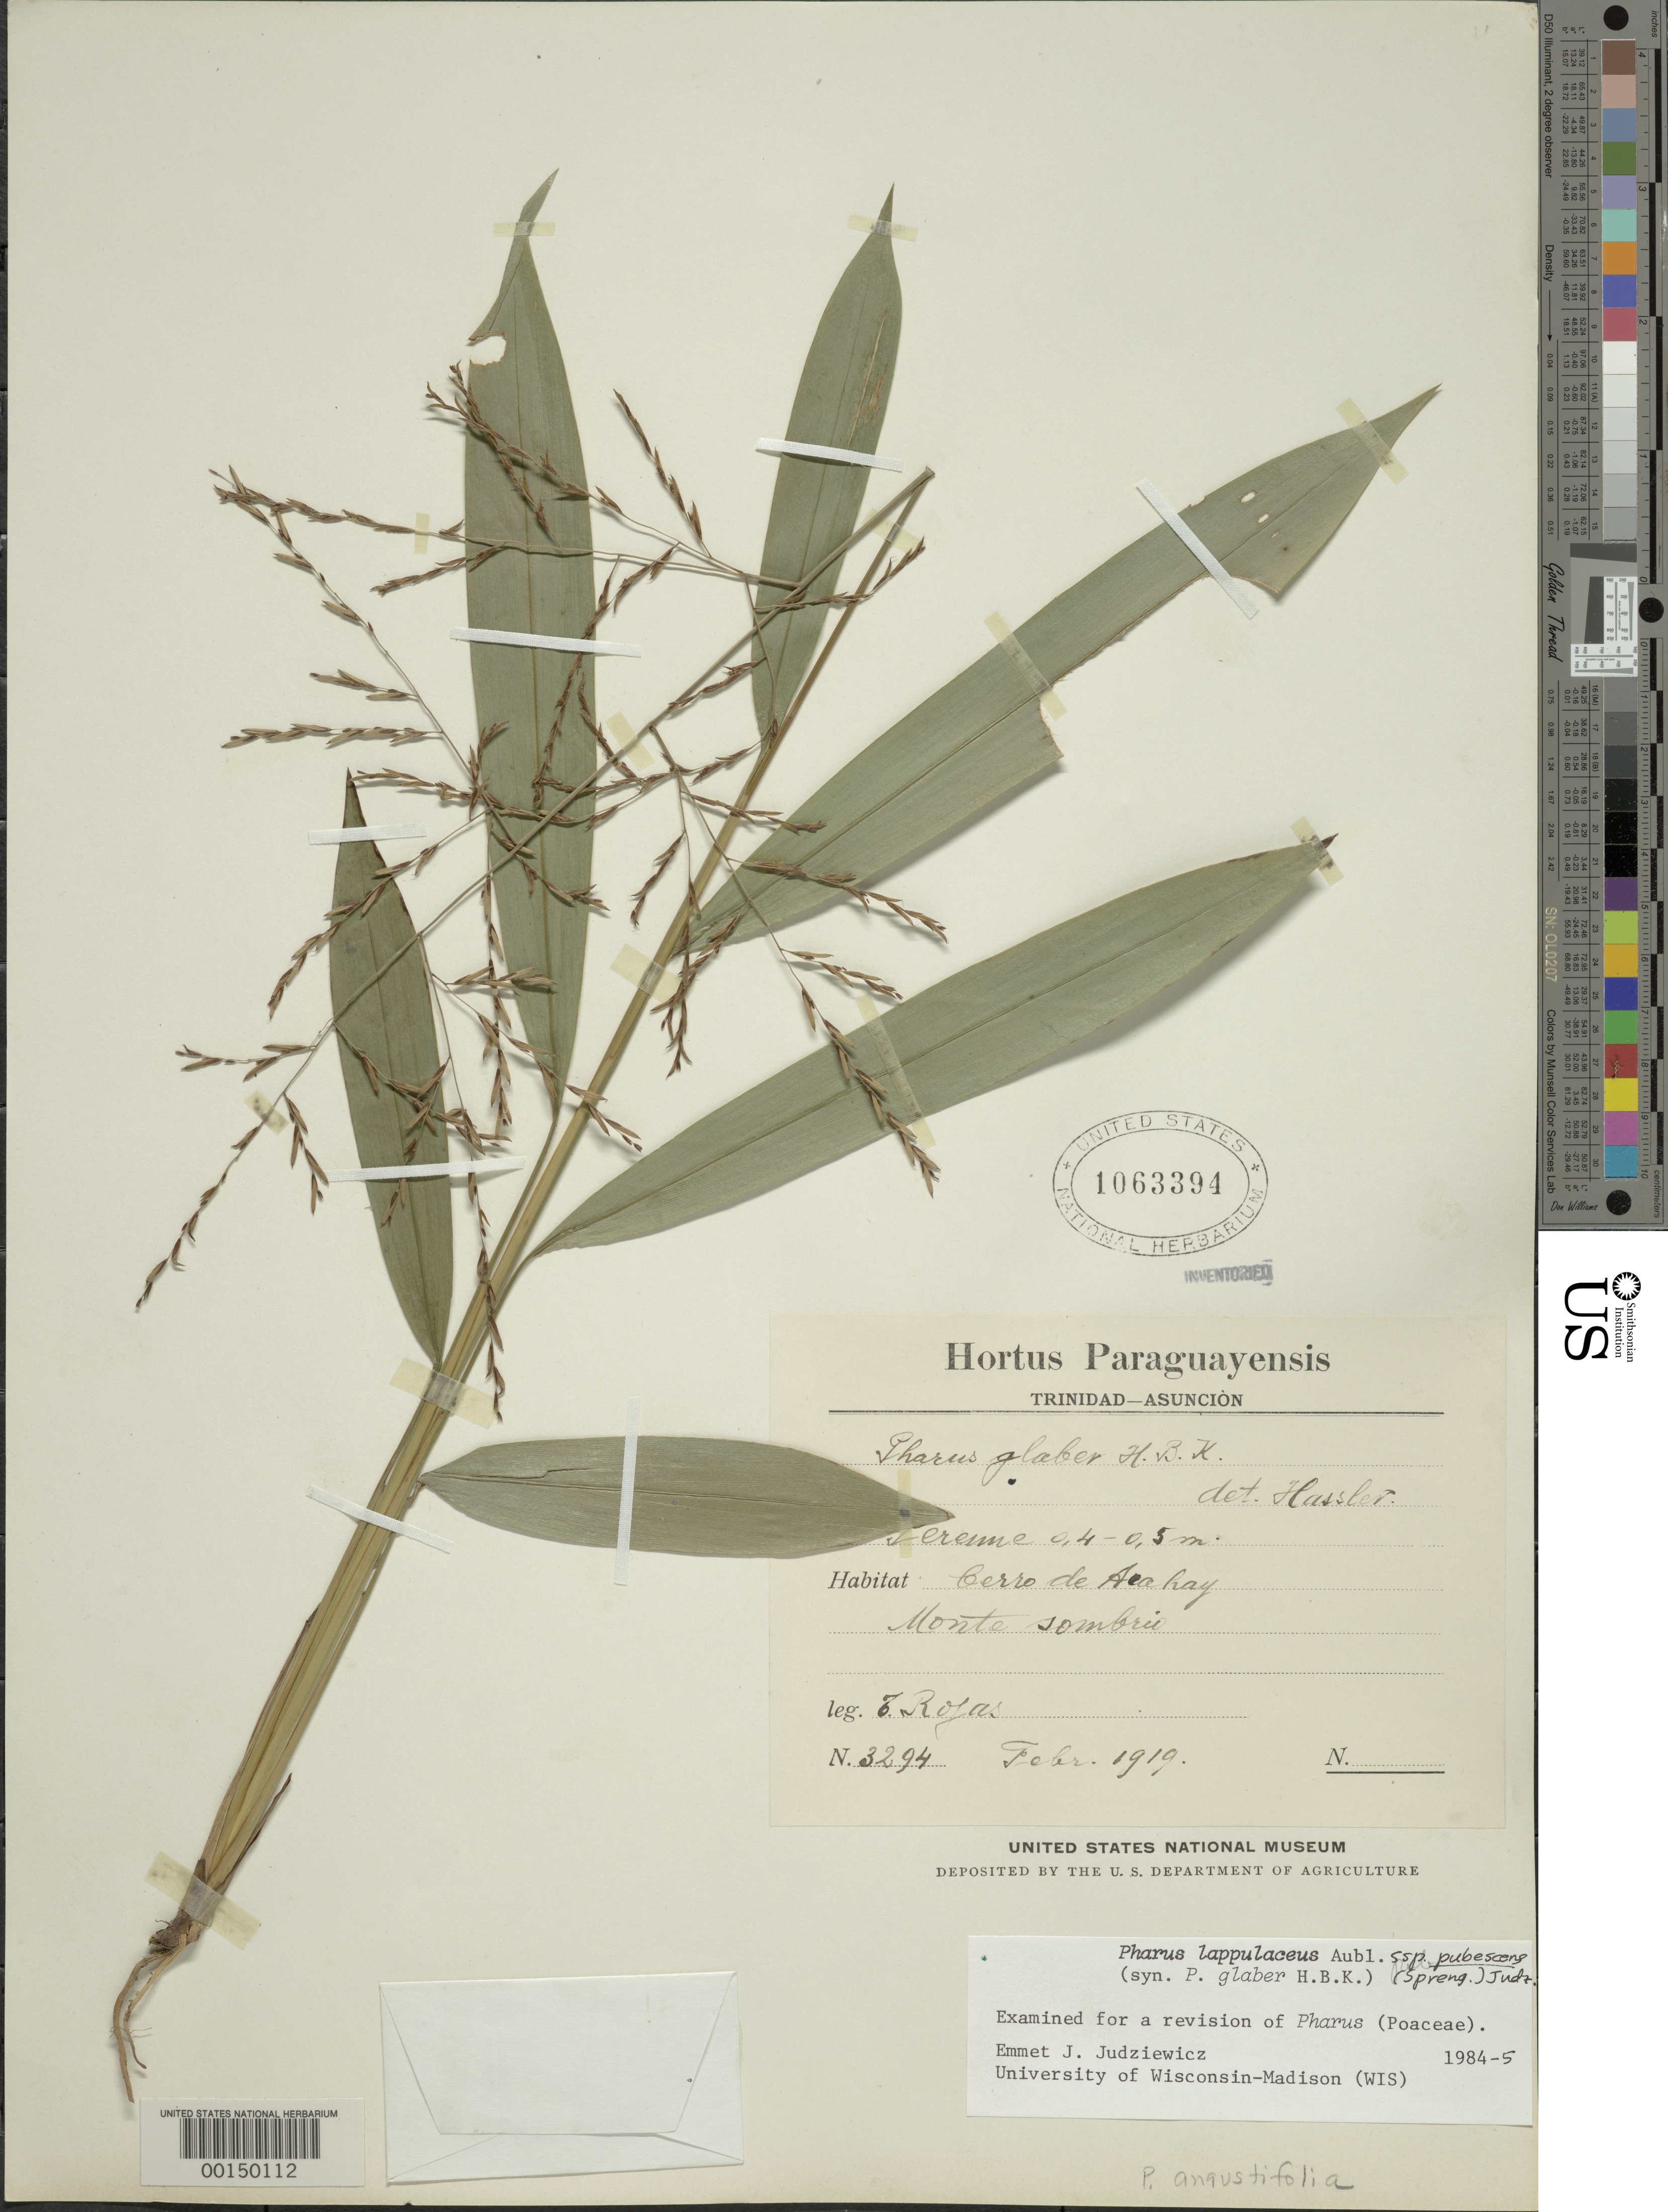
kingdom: Plantae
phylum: Tracheophyta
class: Liliopsida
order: Poales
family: Poaceae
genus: Pharus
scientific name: Pharus lappulaceus subsp. pubescens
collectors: Rojas, --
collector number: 3294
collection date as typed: Feb 1919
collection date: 1919-02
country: Paraguay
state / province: Asunción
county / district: Asunción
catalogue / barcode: US 1063394